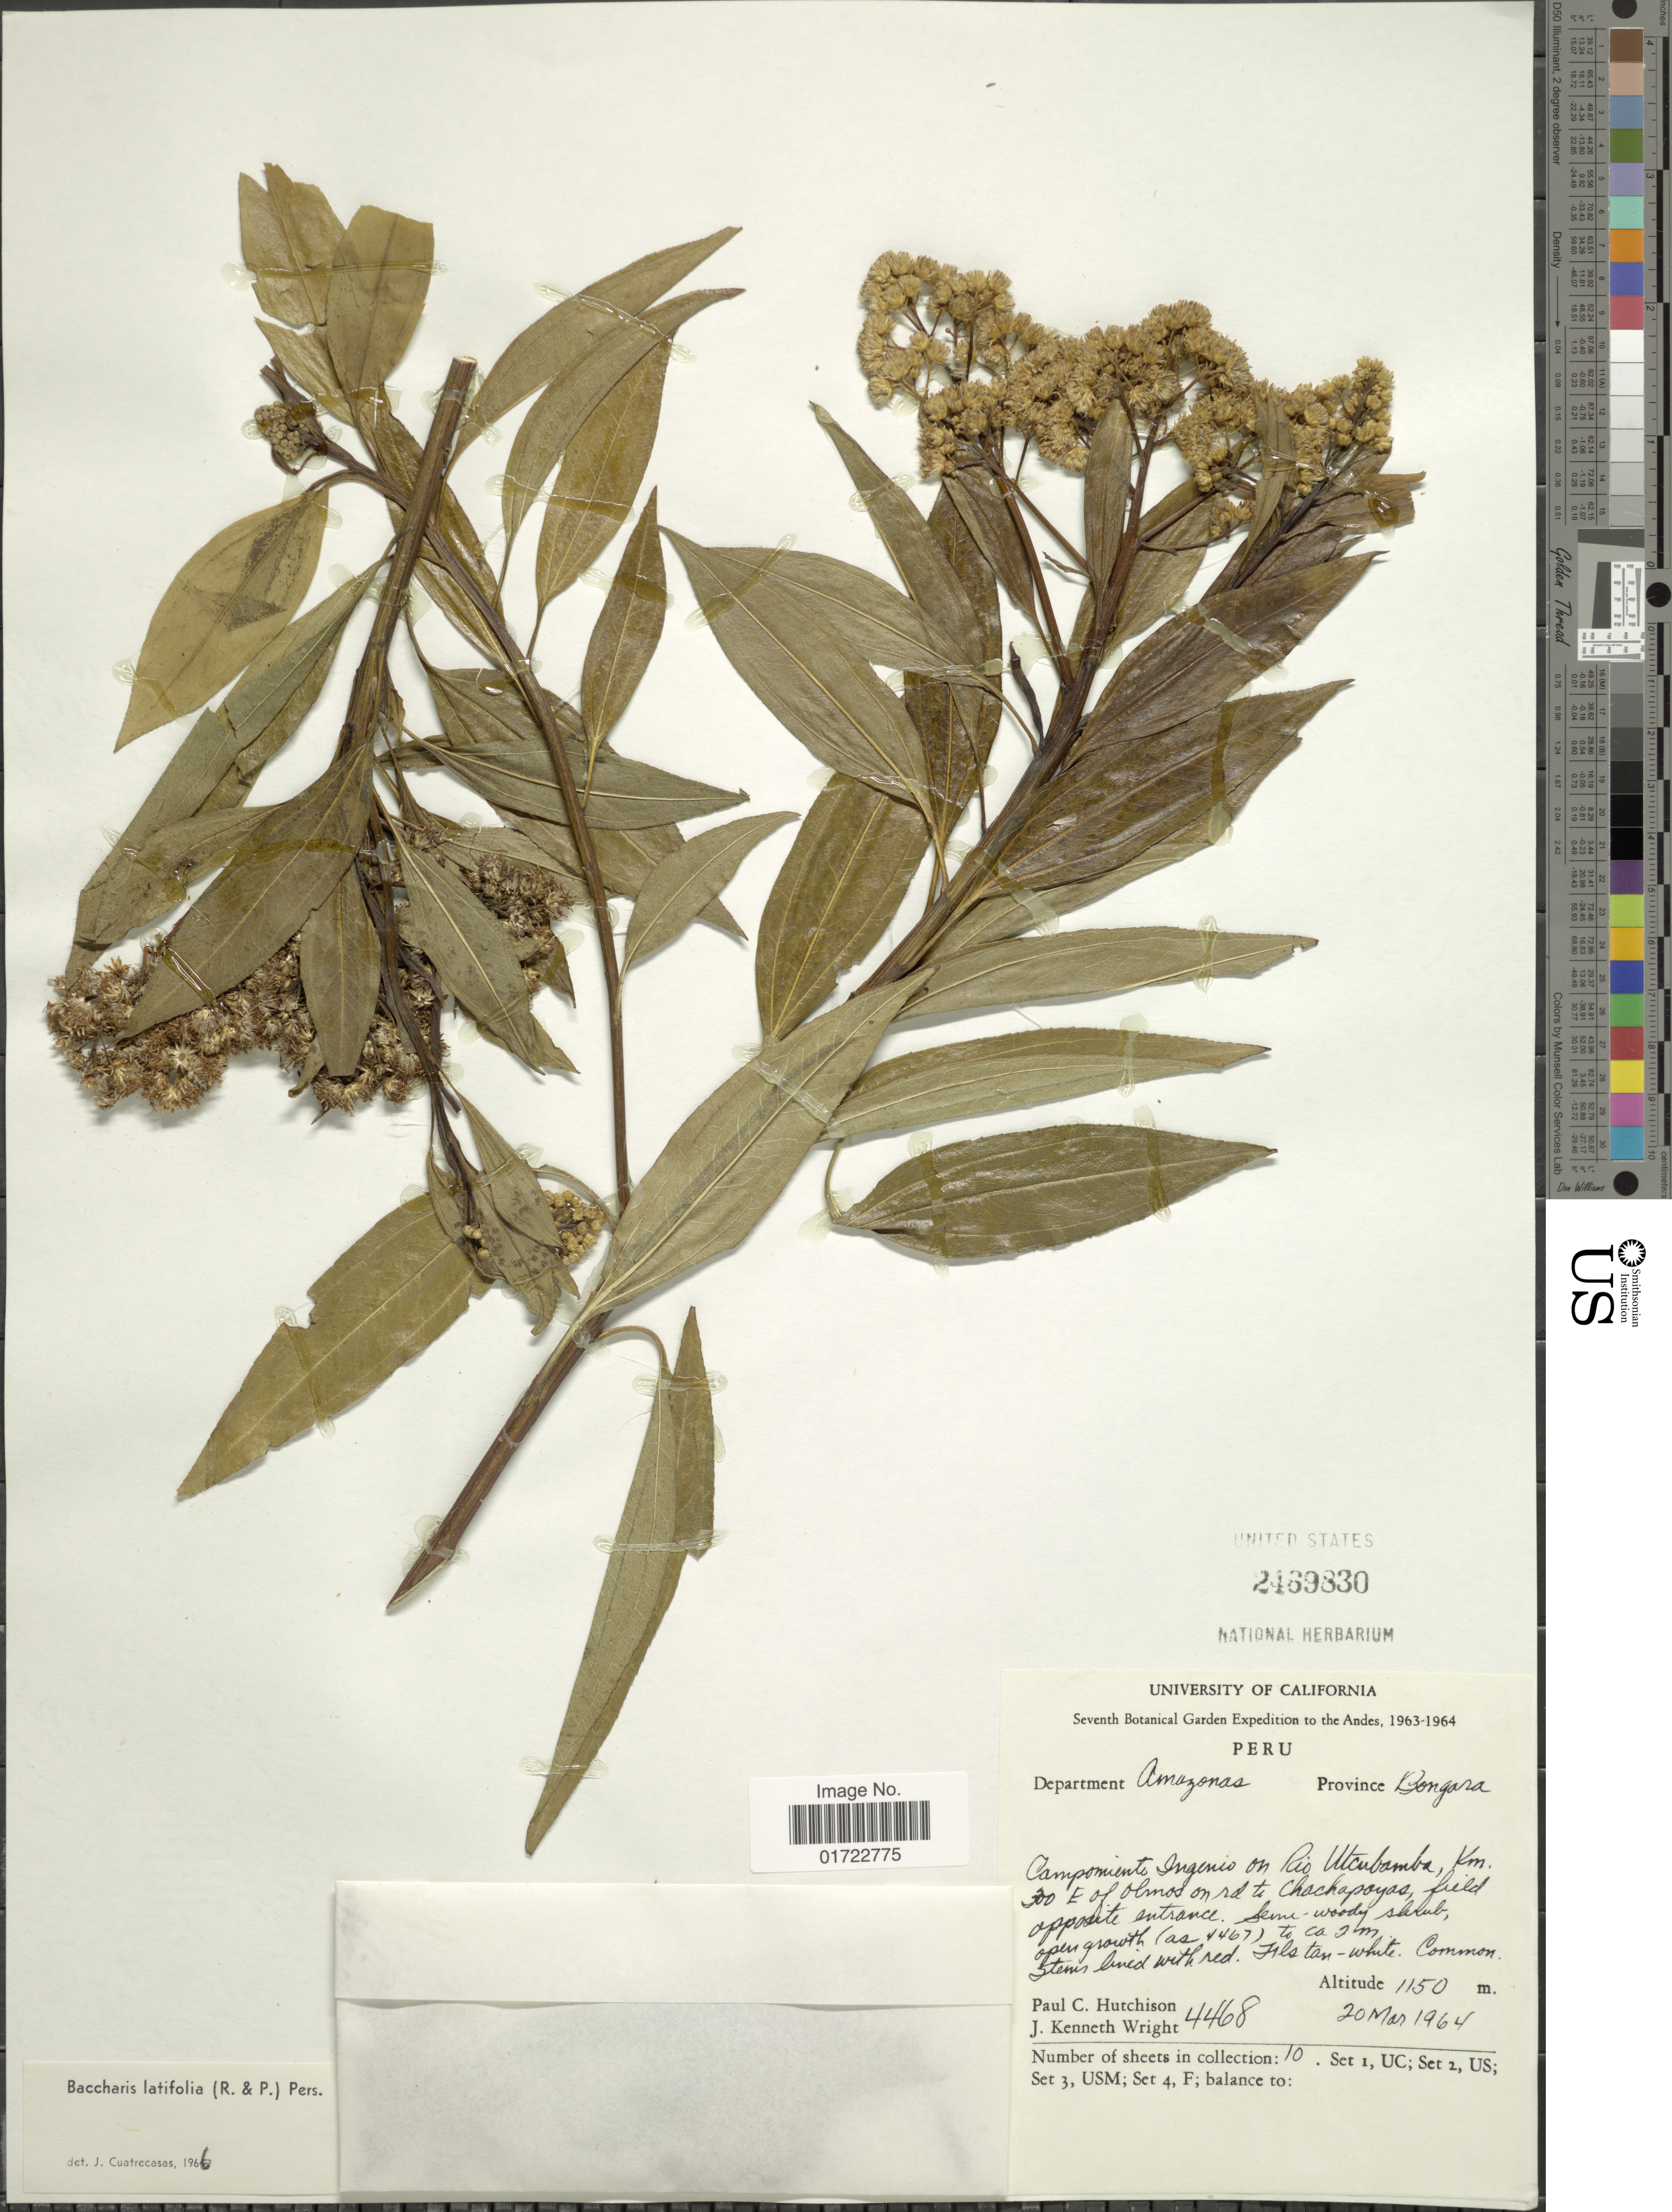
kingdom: Plantae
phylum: Tracheophyta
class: Magnoliopsida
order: Asterales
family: Asteraceae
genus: Baccharis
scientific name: Baccharis latifolia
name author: (Ruiz & Pav.) Pers.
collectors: P. C. Hutchison & J. K. Wright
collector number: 4468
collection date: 1964-03-20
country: Peru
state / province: Amazonas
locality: Campomiento Ingenio on Río Utcubamba, Km. 300 E. of Olmos on rd. to Chachapoyas, field opposite entrance, Province Bongara, Department Amazonas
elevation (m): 1150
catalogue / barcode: US 2469830